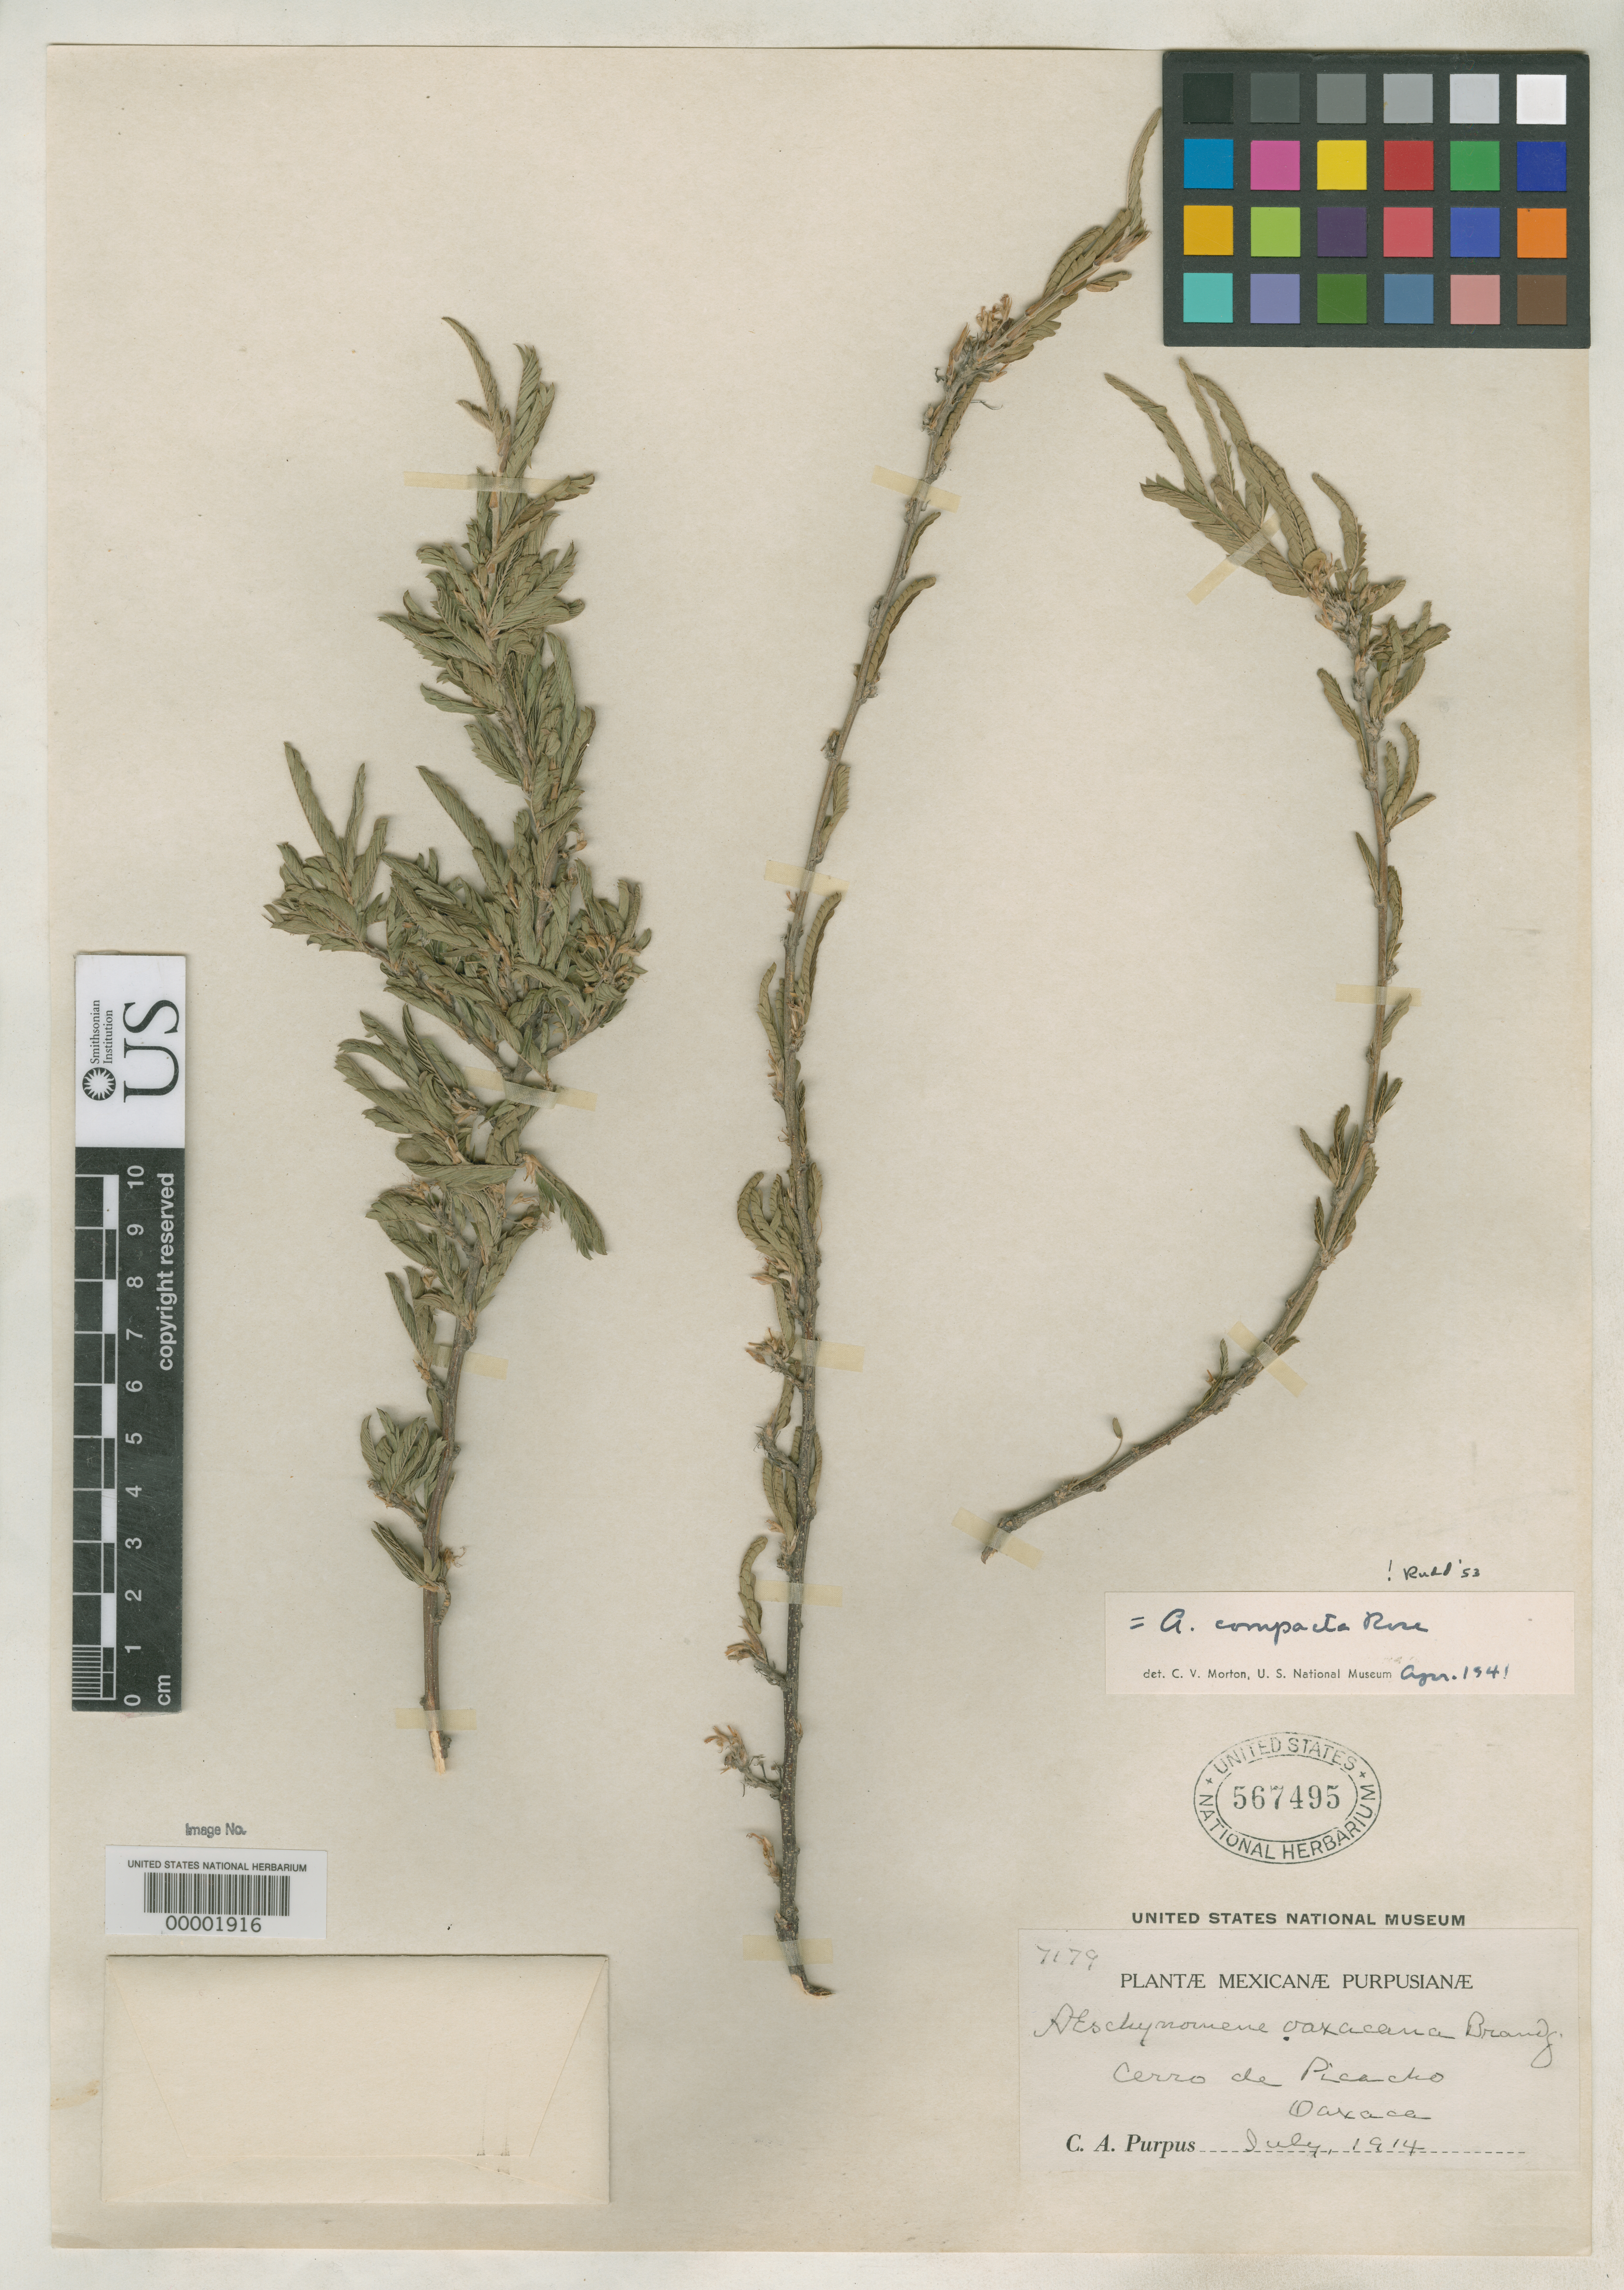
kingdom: Plantae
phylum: Tracheophyta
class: Magnoliopsida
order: Fabales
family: Fabaceae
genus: Aeschynomene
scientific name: Aeschynomene oaxacana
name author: Brandegee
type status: Isotype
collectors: C. A. Purpus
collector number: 7179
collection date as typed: Jul 1914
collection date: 1914-07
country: Mexico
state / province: Oaxaca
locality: Cerro de Picacho.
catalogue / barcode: US 567495